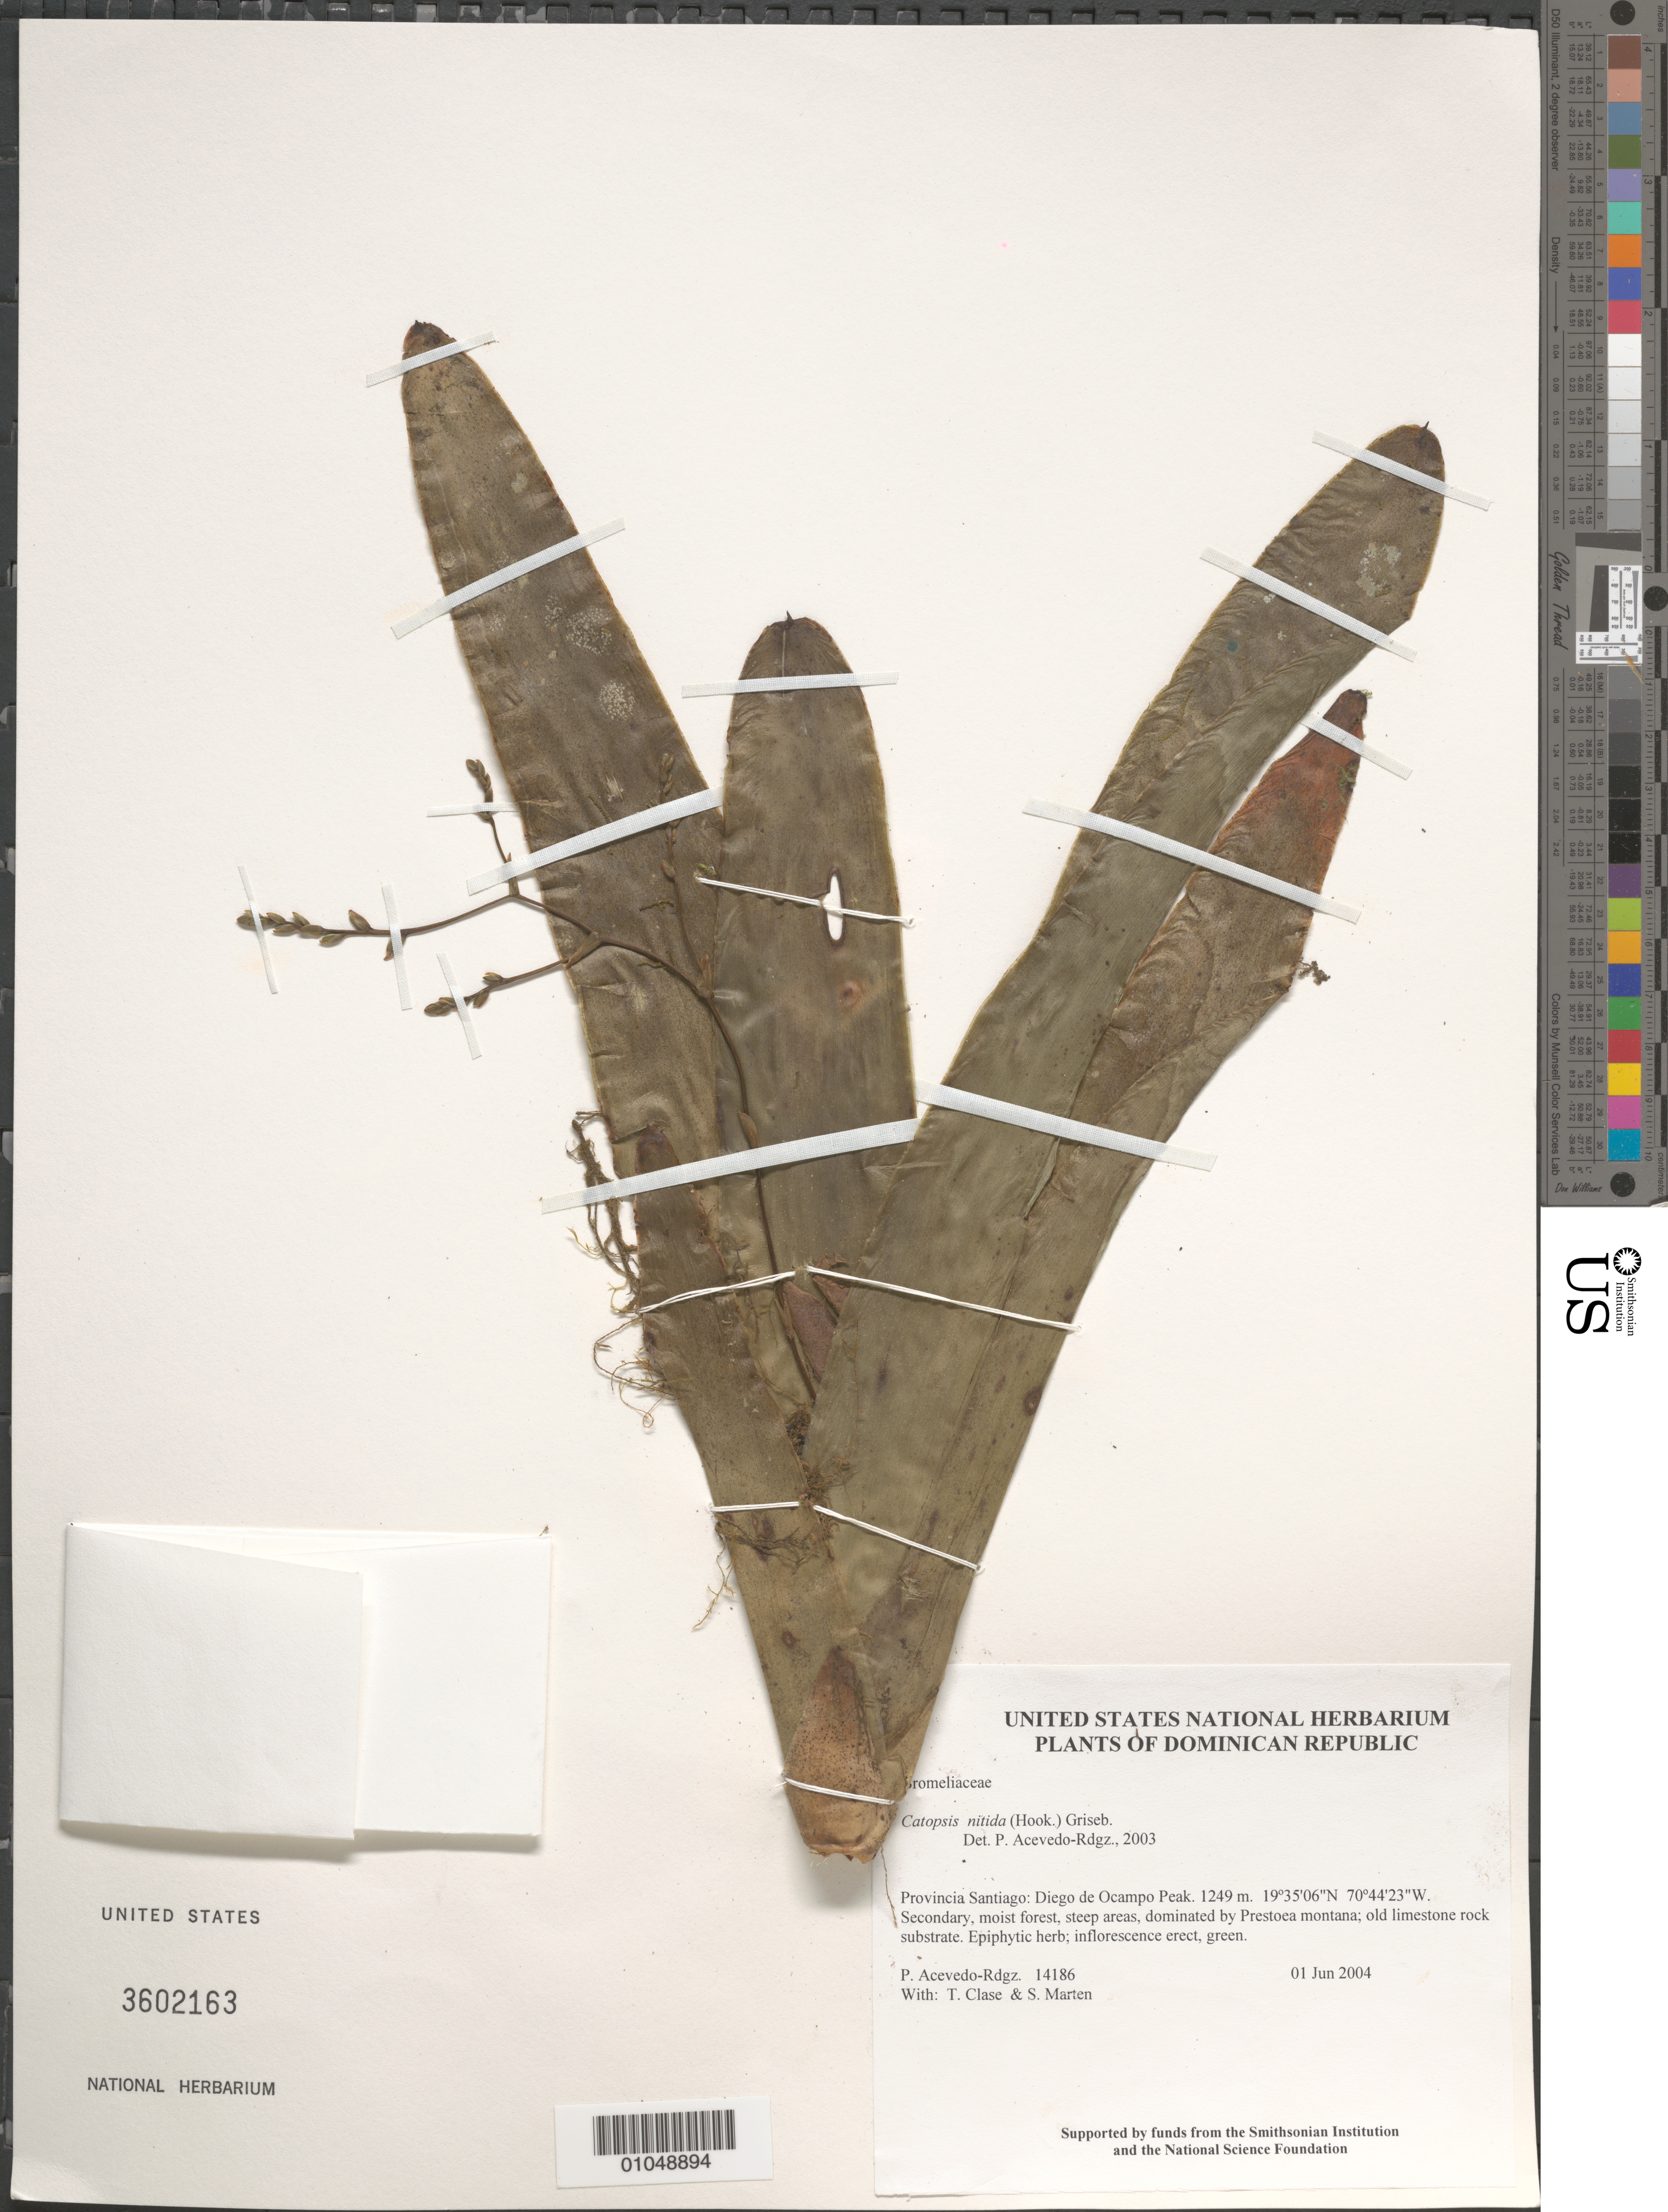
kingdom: Plantae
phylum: Tracheophyta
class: Liliopsida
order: Poales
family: Bromeliaceae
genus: Catopsis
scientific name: Catopsis nitida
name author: (Hook.) Griseb.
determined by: Acevedo-Rodríguez, P., (BOT), Smithsonian Institution - National Museum of Natural History (UNITED STATES)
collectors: P. Acevedo-Rodr., T. Clase & S. Marten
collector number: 14186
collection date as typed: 01 Jun 2004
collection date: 2004-06-01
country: Dominican Republic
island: Hispaniola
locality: Provincia Santiago: Diego de Ocampo Peak.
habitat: Secondary, moist forest, steep areas, dominated by Prestoea montana; old limestone rock substrate.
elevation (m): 1249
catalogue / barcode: US 3602163